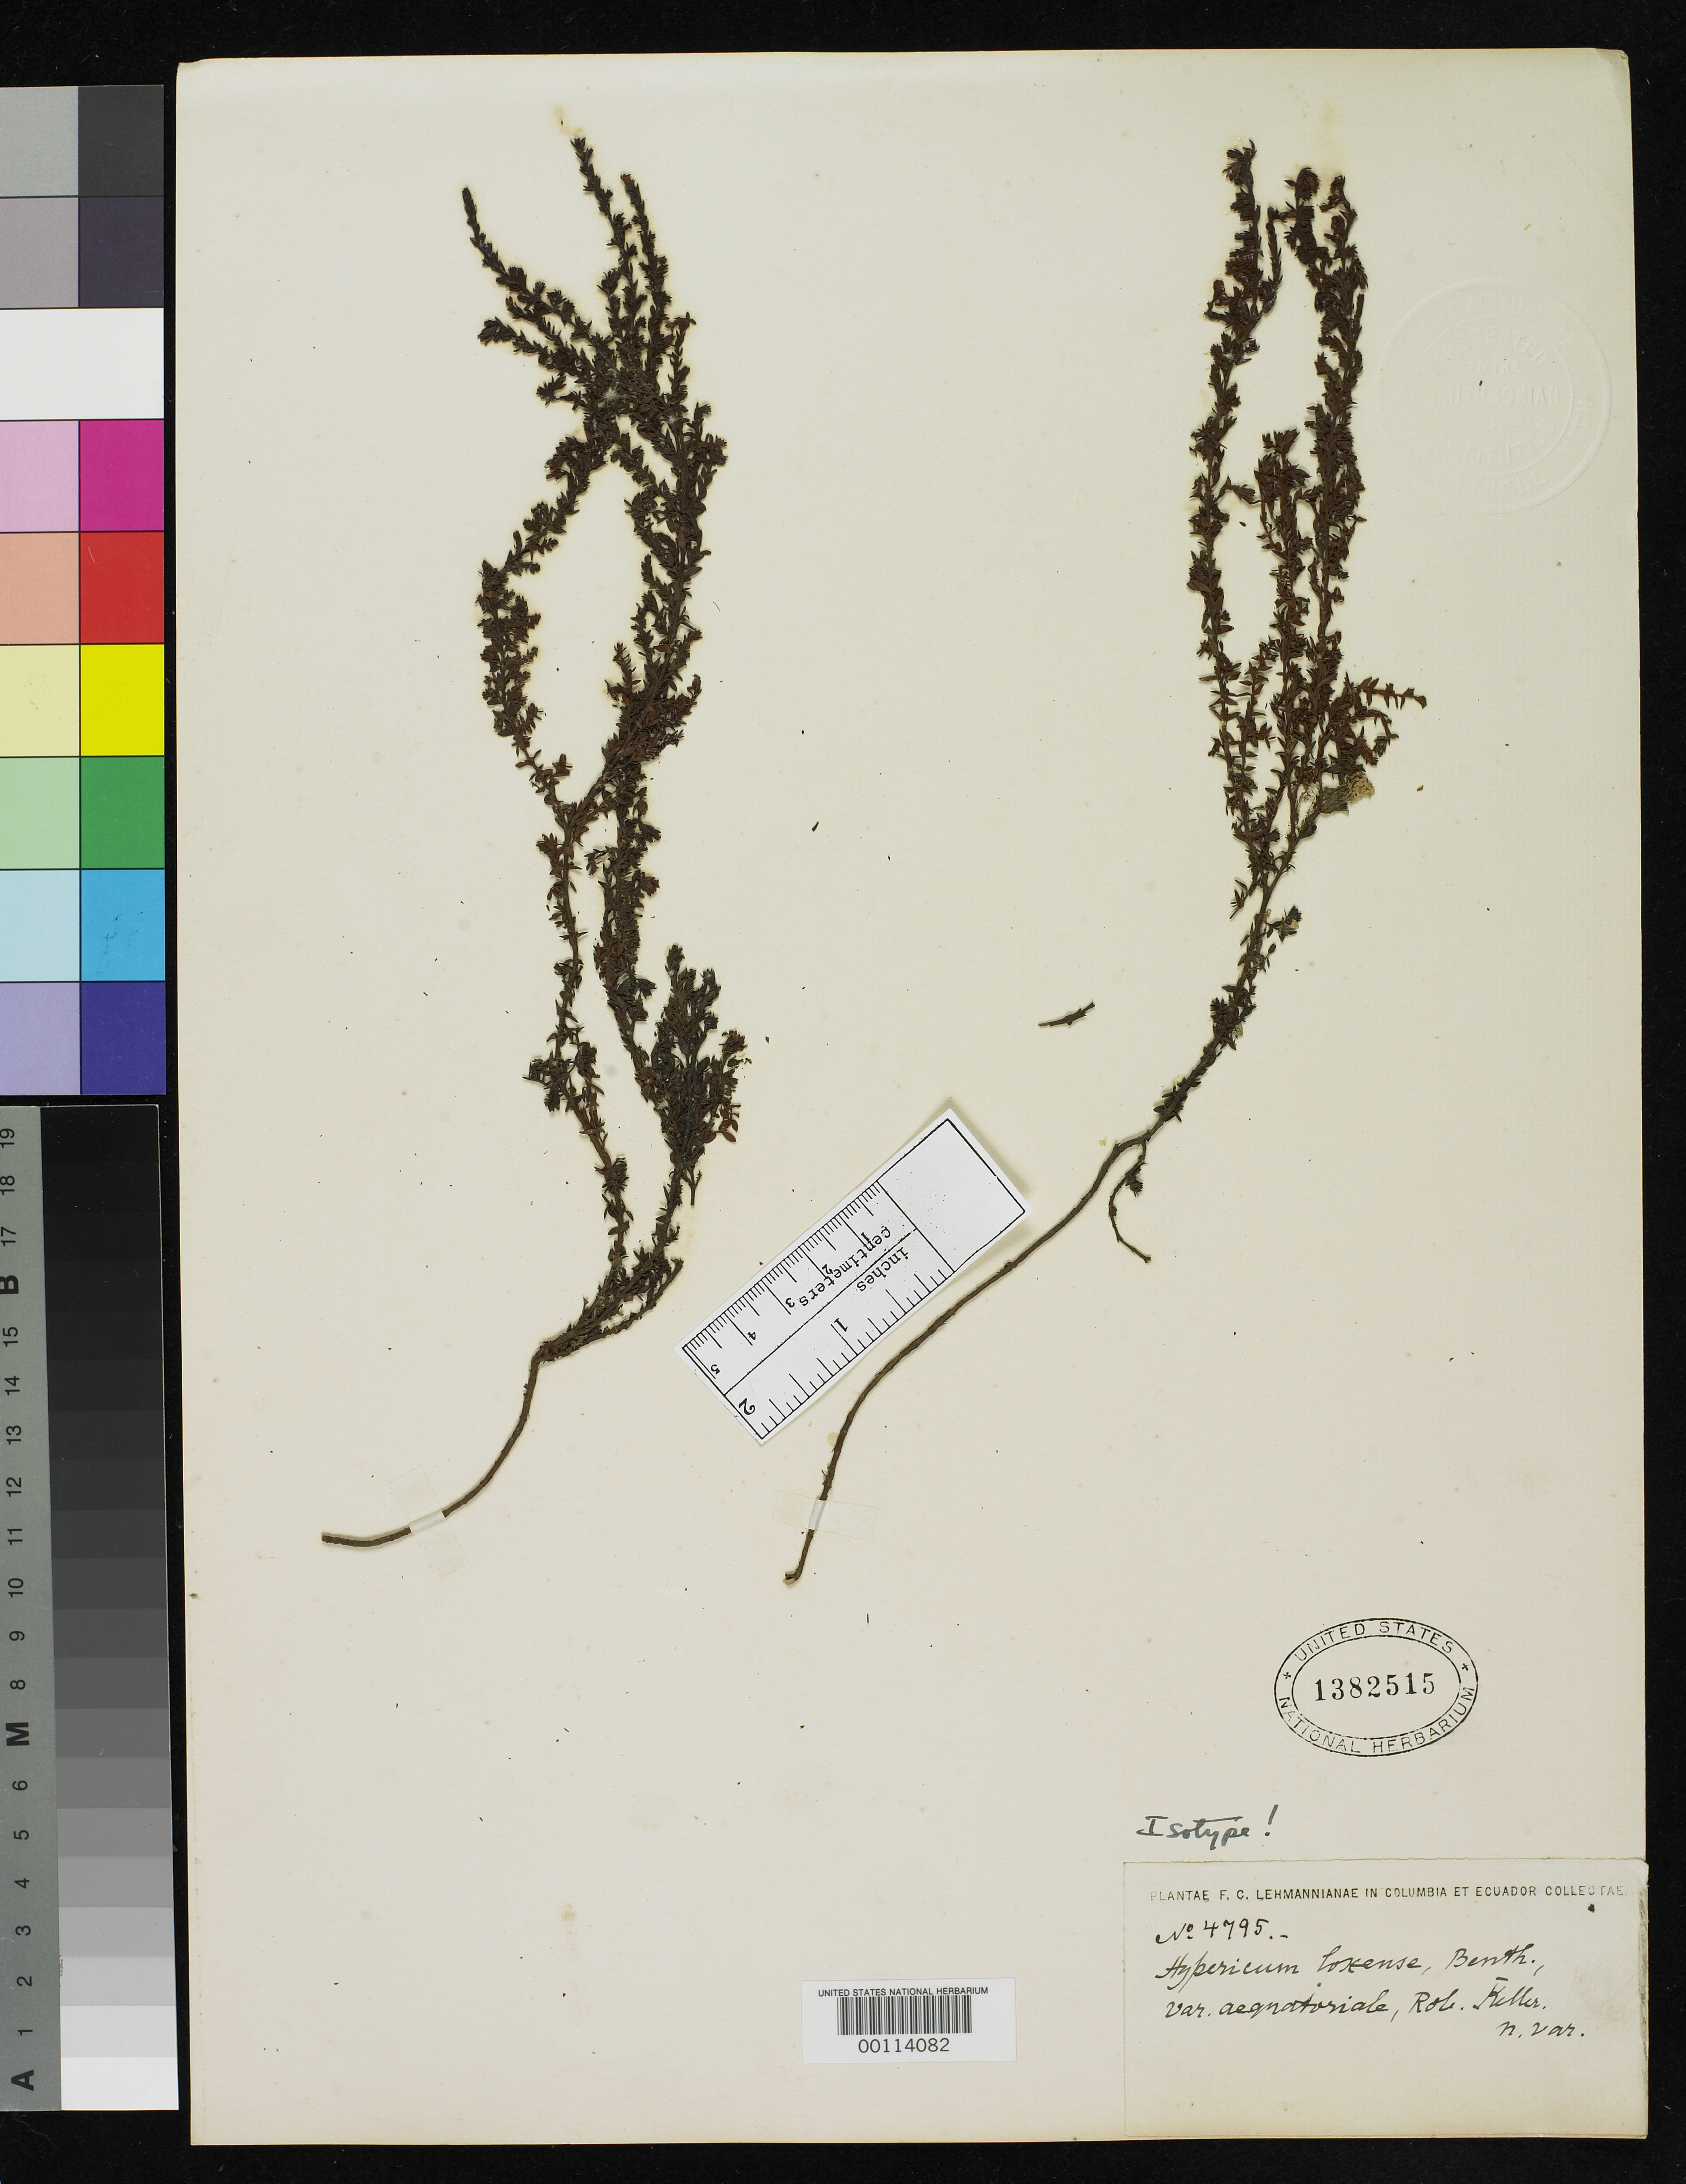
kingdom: Plantae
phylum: Tracheophyta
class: Magnoliopsida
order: Malpighiales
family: Hypericaceae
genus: Hypericum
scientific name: Hypericum loxense var. aequatoriale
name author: R. Keller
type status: Type Collection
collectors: F. C. Lehmann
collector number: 4795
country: Ecuador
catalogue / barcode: US 1382515